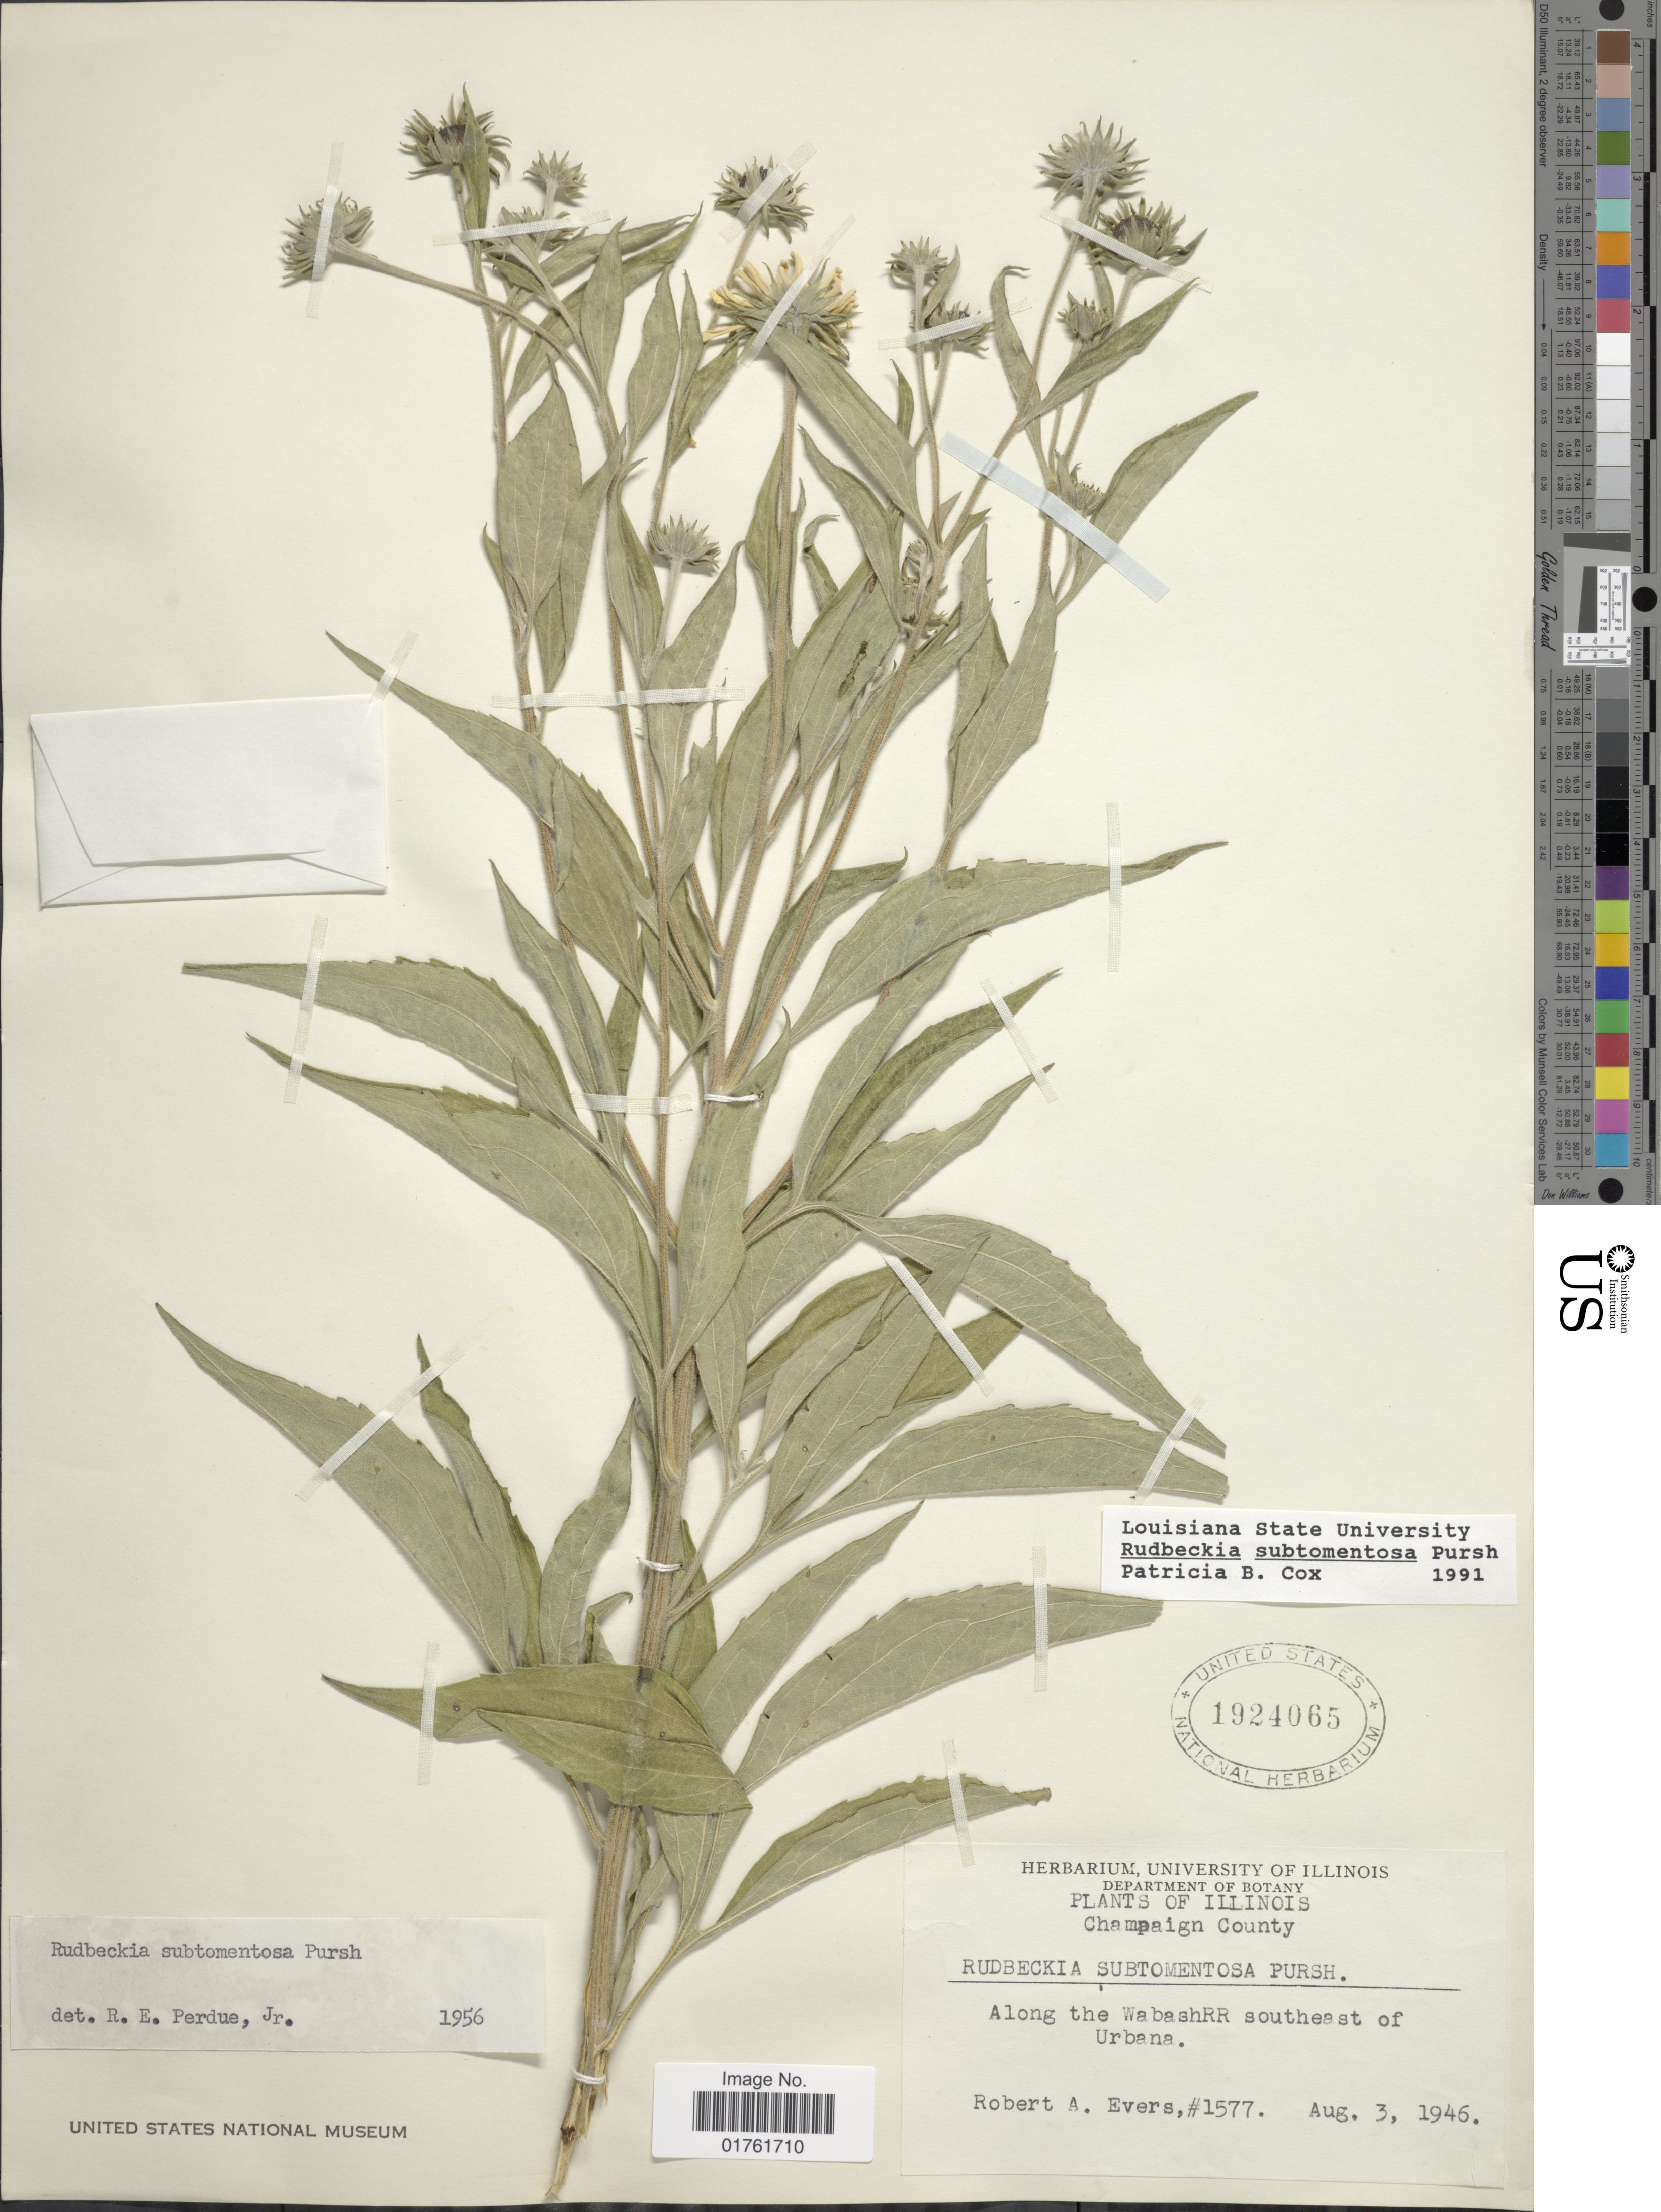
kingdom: Plantae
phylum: Tracheophyta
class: Magnoliopsida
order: Asterales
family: Asteraceae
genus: Rudbeckia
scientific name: Rudbeckia subtomentosa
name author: Pursh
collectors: R. Evers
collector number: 1577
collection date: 1946-08-03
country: United States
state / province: Illinois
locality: Champaign County, Along the WabashRR southeast of Urbana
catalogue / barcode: US 1924065